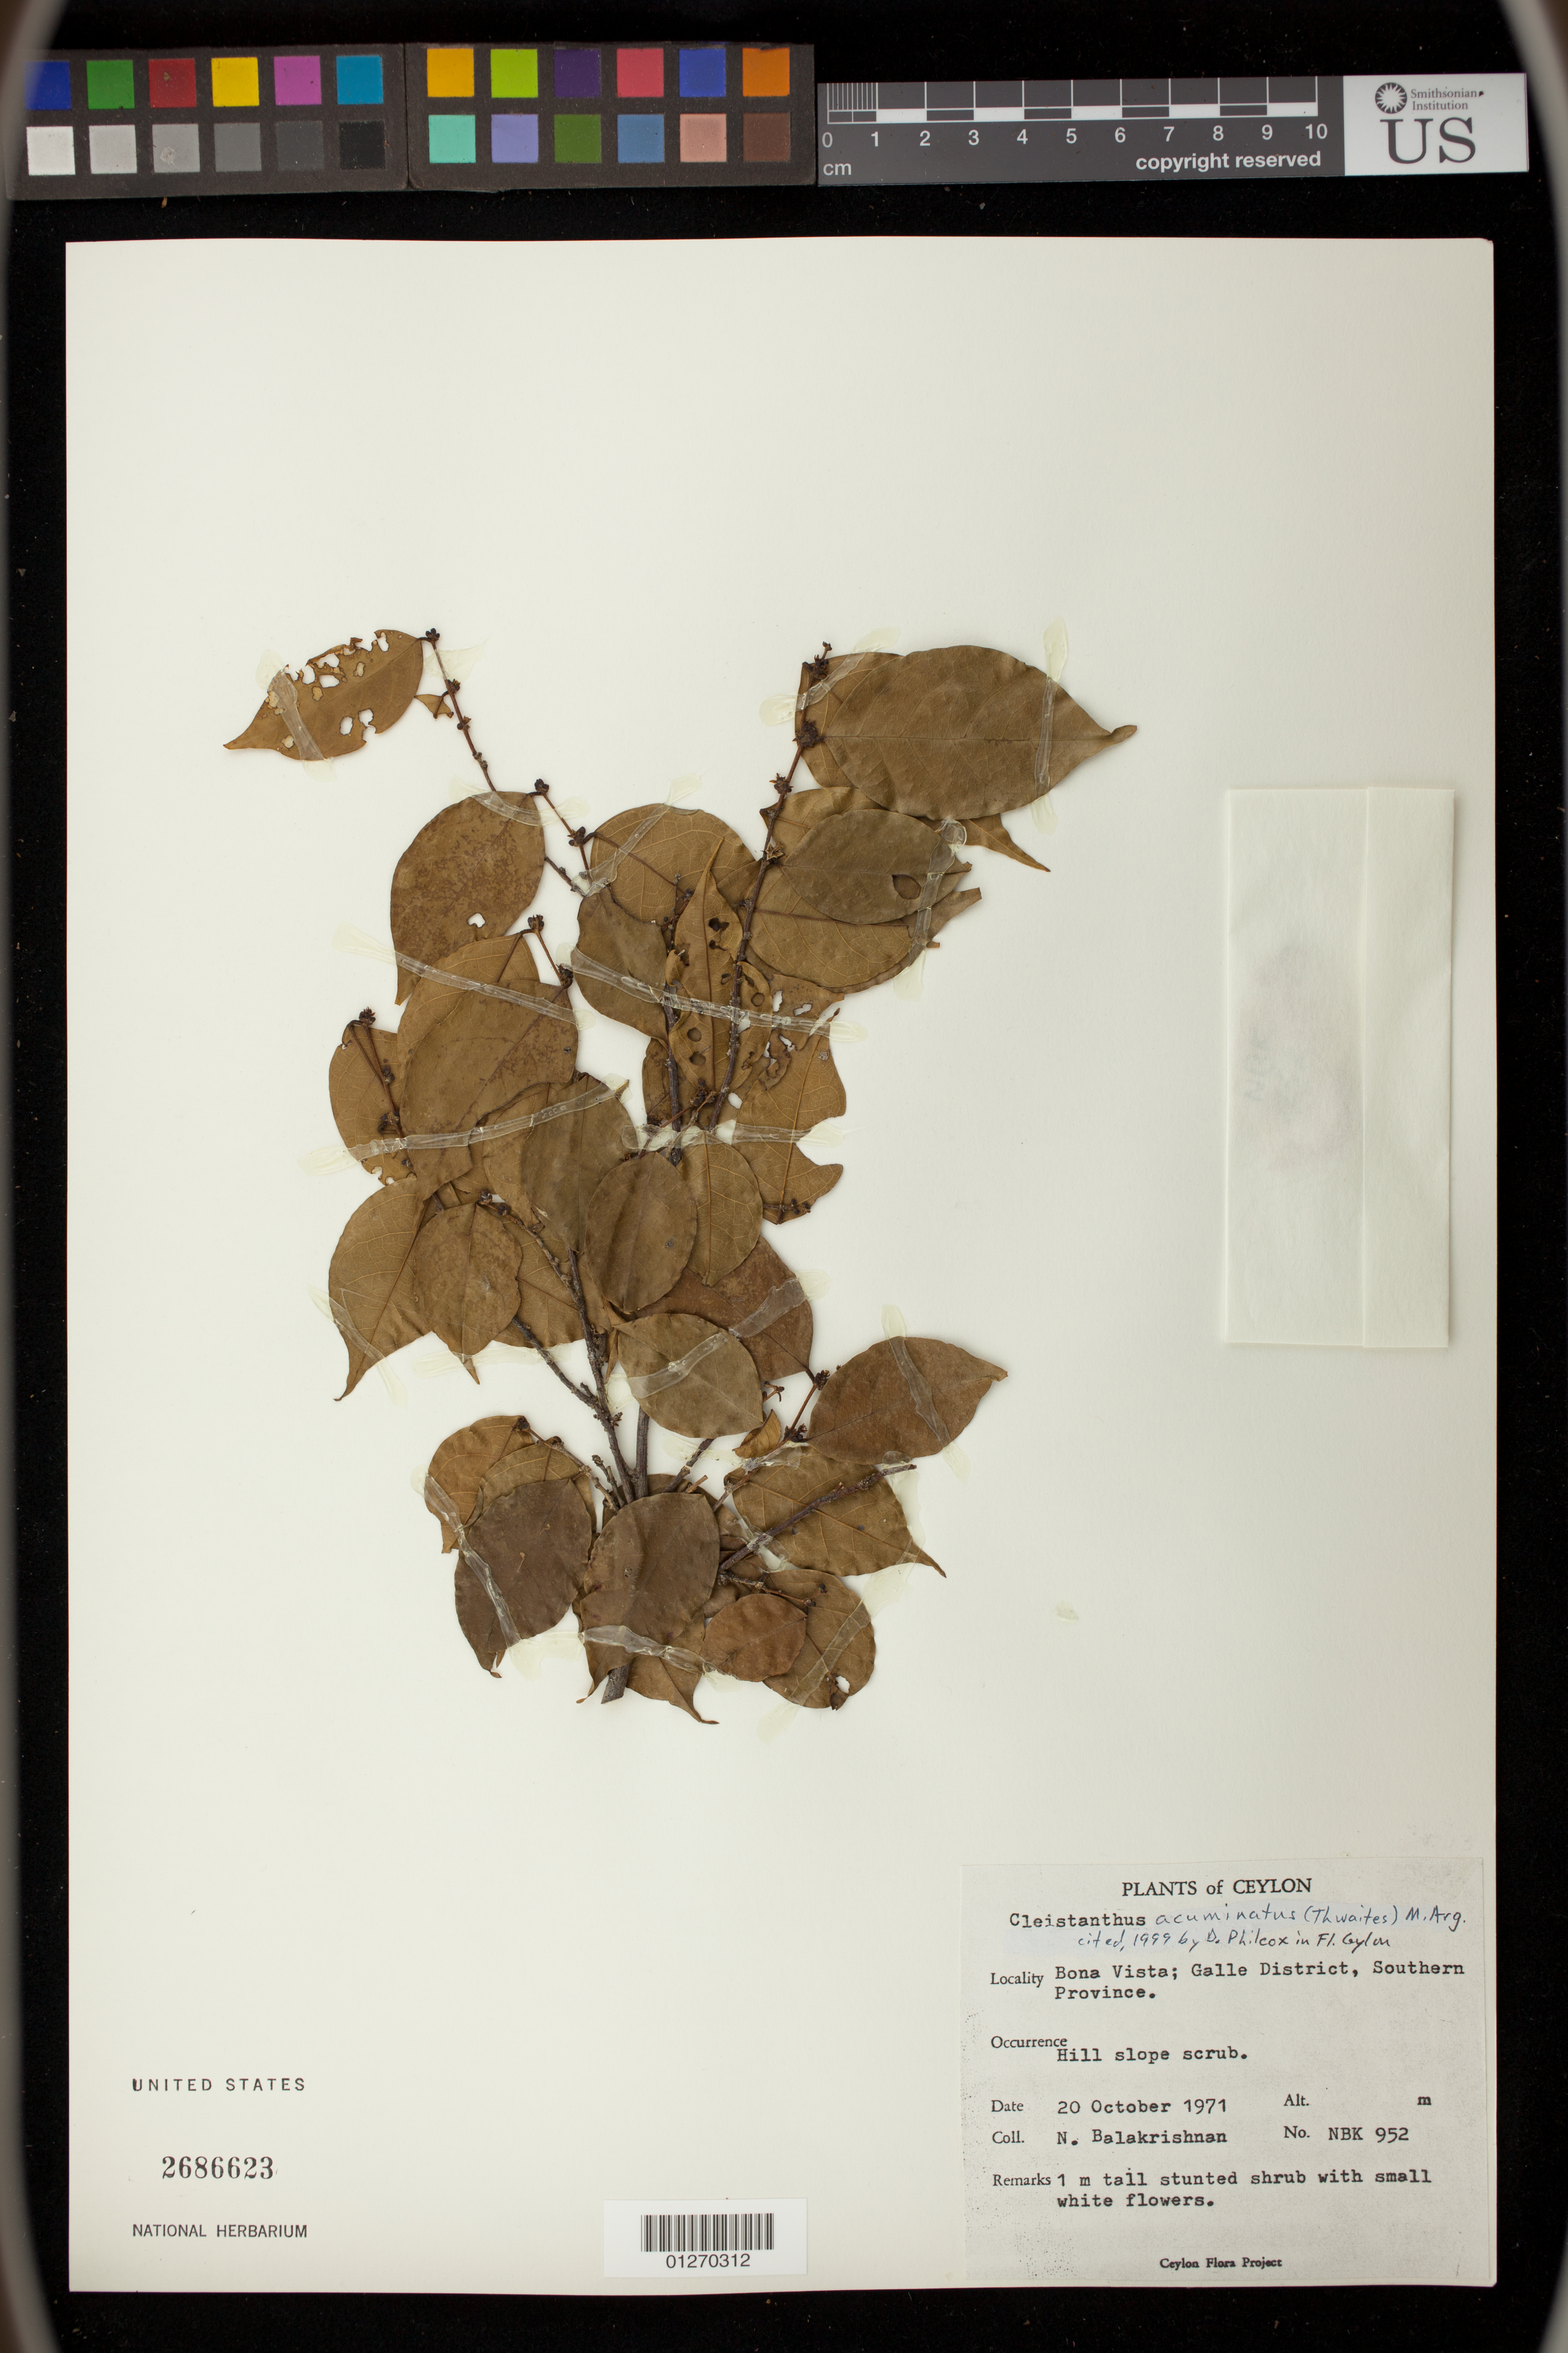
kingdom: Plantae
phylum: Tracheophyta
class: Magnoliopsida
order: Malpighiales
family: Phyllanthaceae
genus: Cleistanthus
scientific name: Cleistanthus acuminatus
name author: (Thwaites) Müll. Arg.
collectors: N. Balakrishnan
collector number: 952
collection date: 1971-10-20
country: Sri Lanka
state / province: Southern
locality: Bona Vista; Galle District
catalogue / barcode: US 2686623